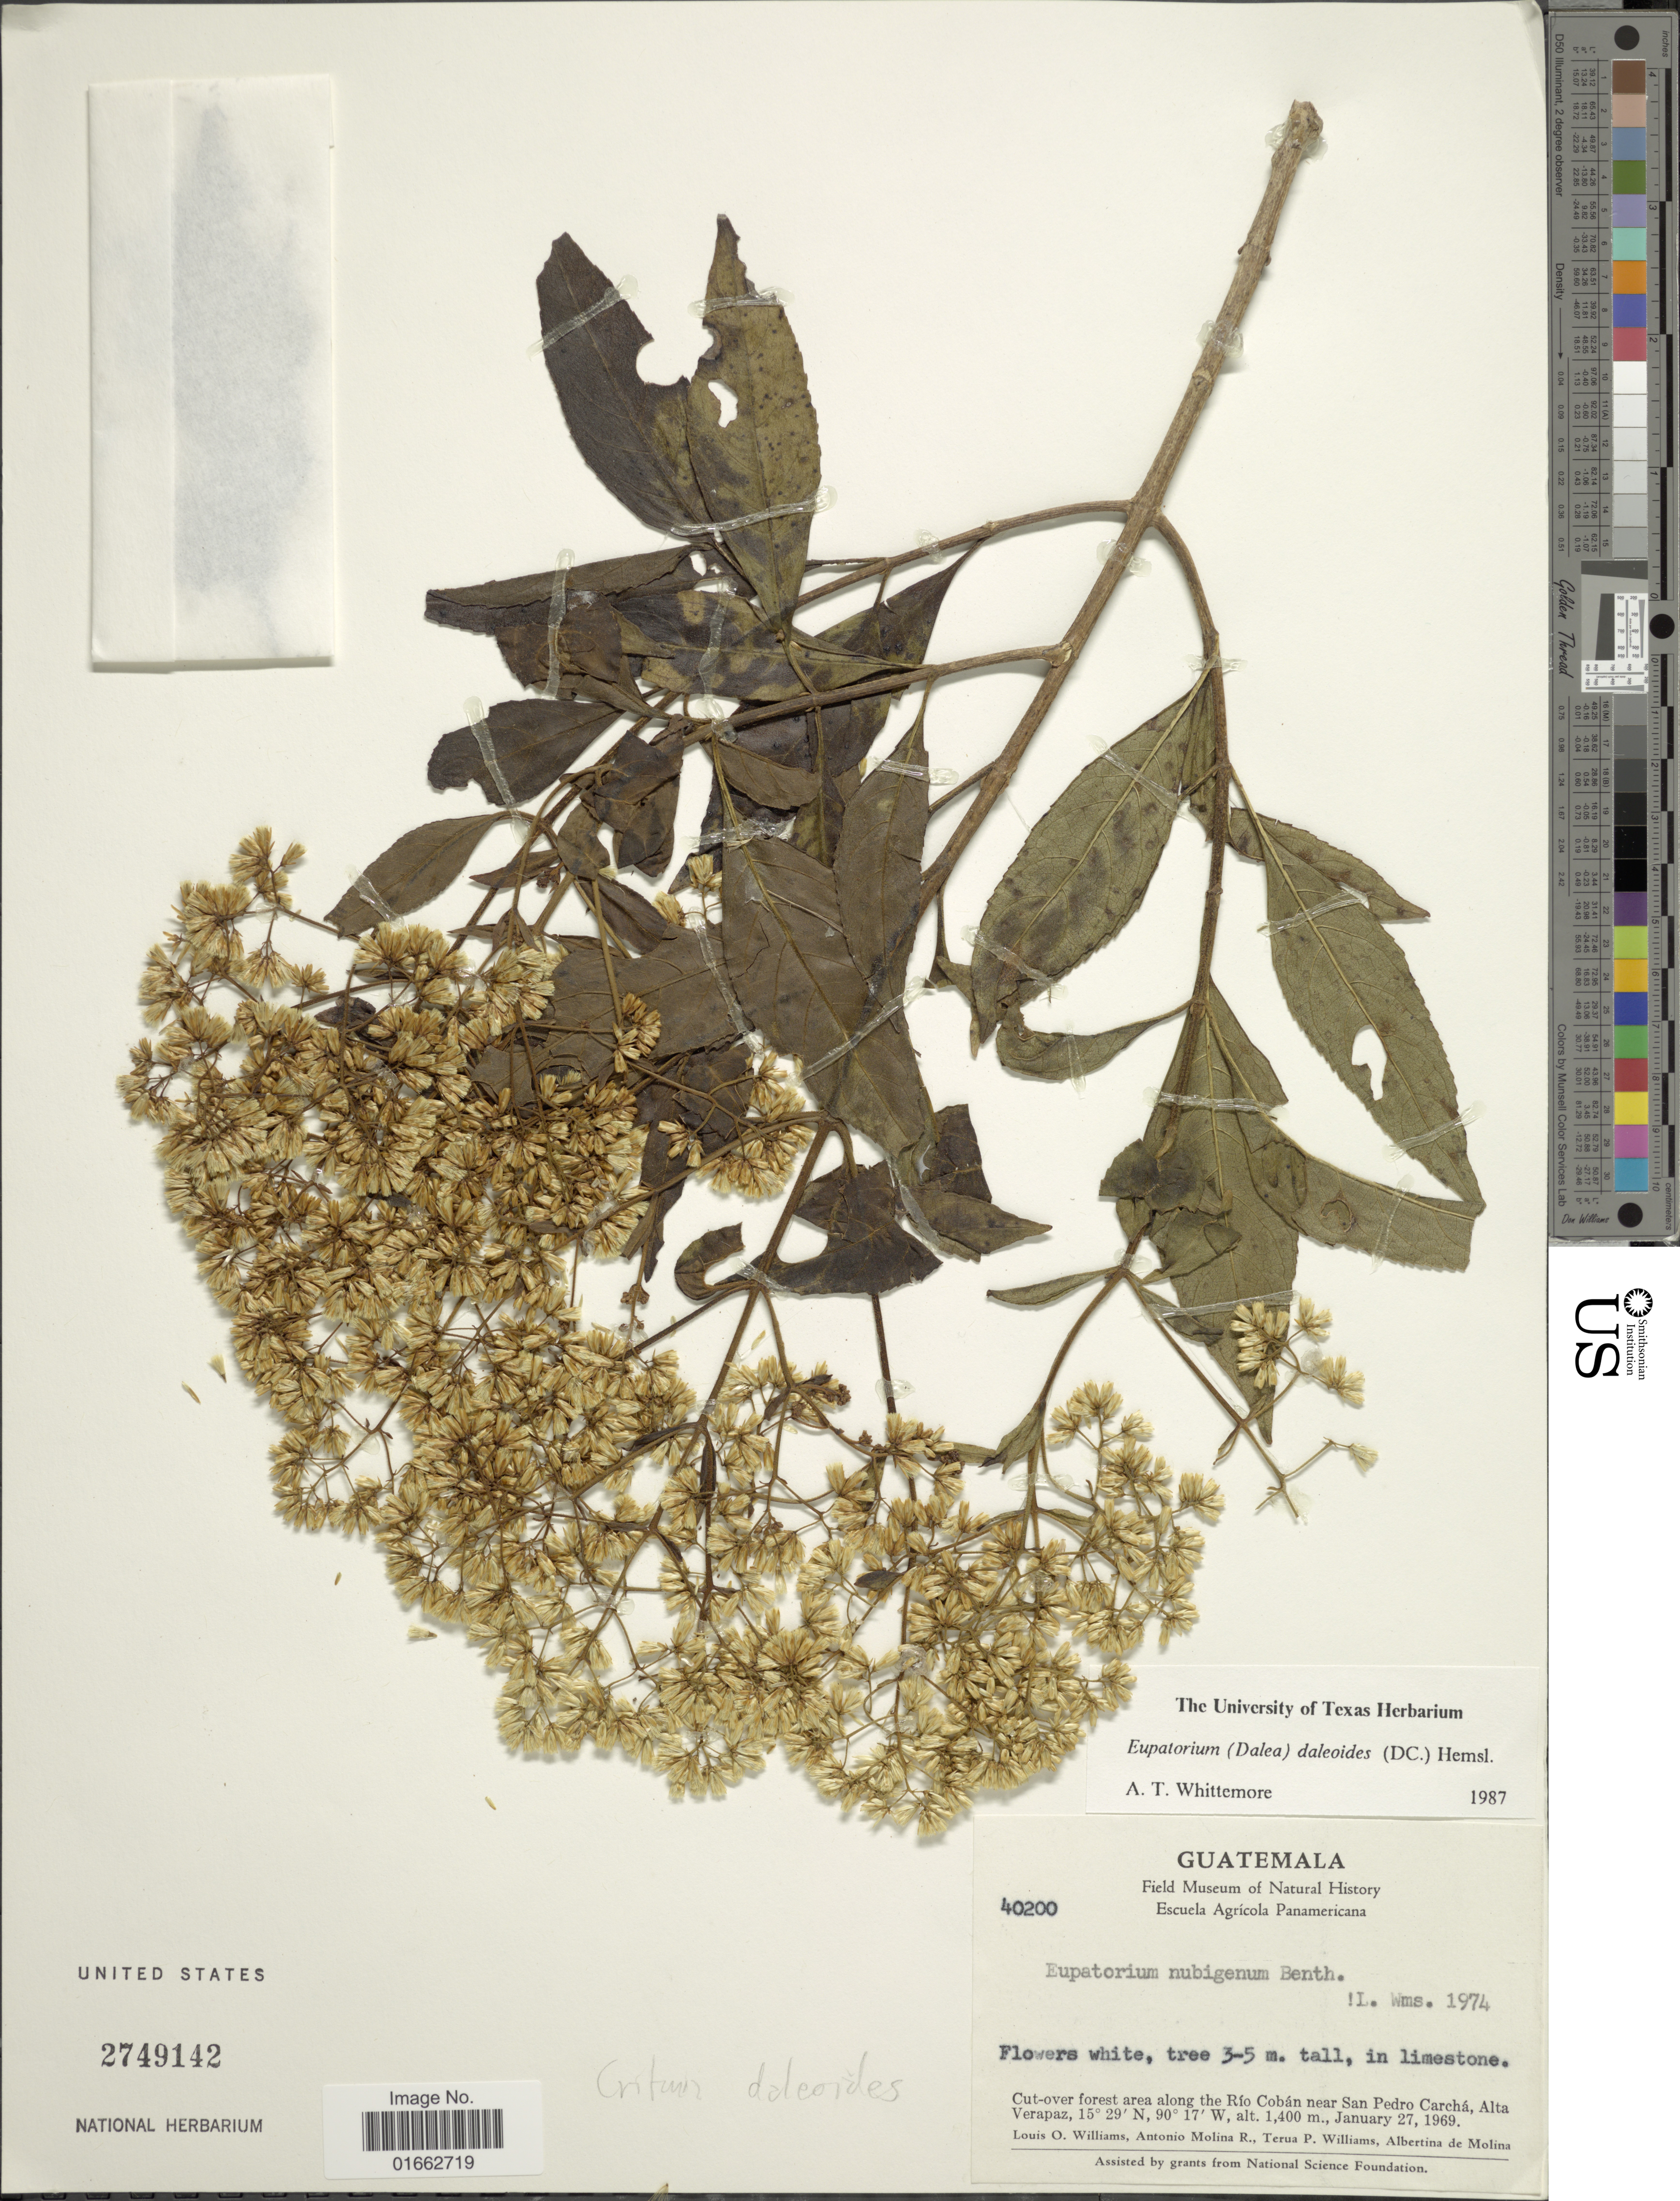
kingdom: Plantae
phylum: Tracheophyta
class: Magnoliopsida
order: Asterales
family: Asteraceae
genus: Critonia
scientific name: Critonia daleoides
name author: DC.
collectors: L. O. Williams, A. Molina R., T. P. Williams & A. R. Molina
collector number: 40200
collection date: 1969-01-27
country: Guatemala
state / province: Alta Verapaz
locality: Cut-over forest area along the Río Cobán near San Pedro Carchá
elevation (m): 1400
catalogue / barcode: US 2749142